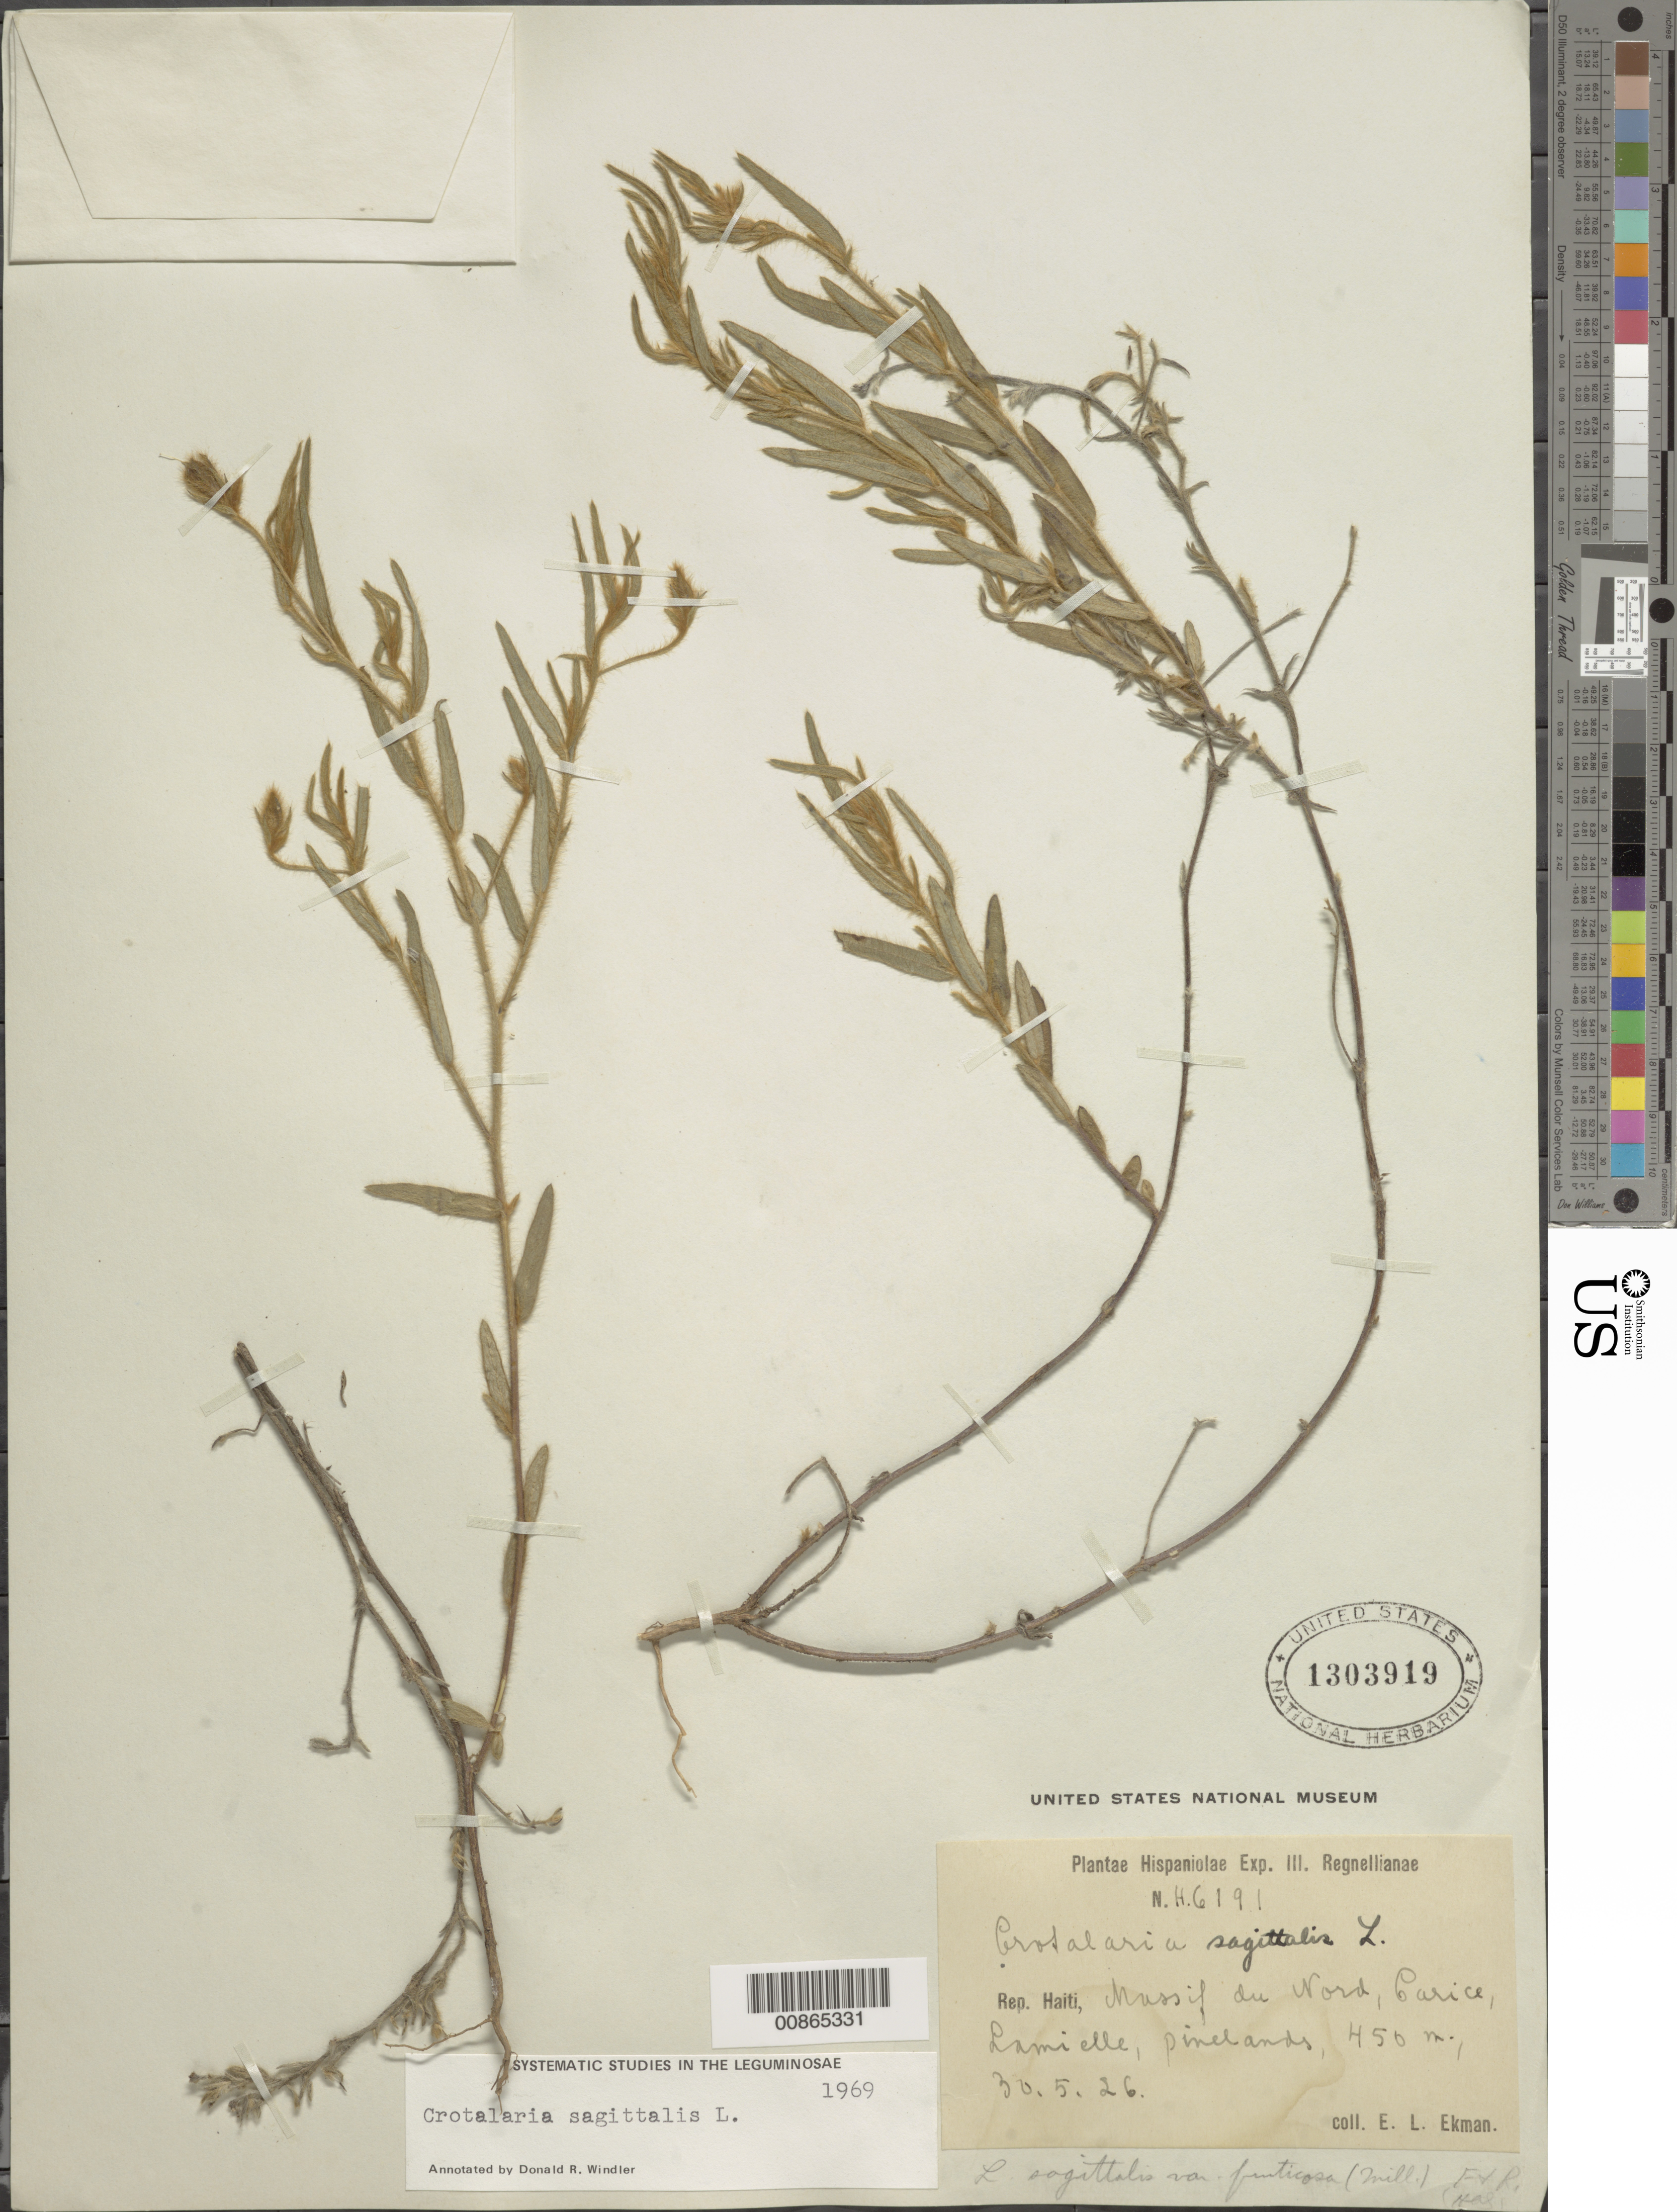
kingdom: Plantae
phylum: Tracheophyta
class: Magnoliopsida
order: Fabales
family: Fabaceae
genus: Crotalaria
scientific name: Crotalaria sagittalis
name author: L.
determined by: Windler, D. R.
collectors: E. L. Ekman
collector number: H 6191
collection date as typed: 30 May 1926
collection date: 1926-05-30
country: Haiti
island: Hispaniola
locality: Massif du Nord, Carice, Lamielle.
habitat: Pinelands.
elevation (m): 450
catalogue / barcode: US 1303919